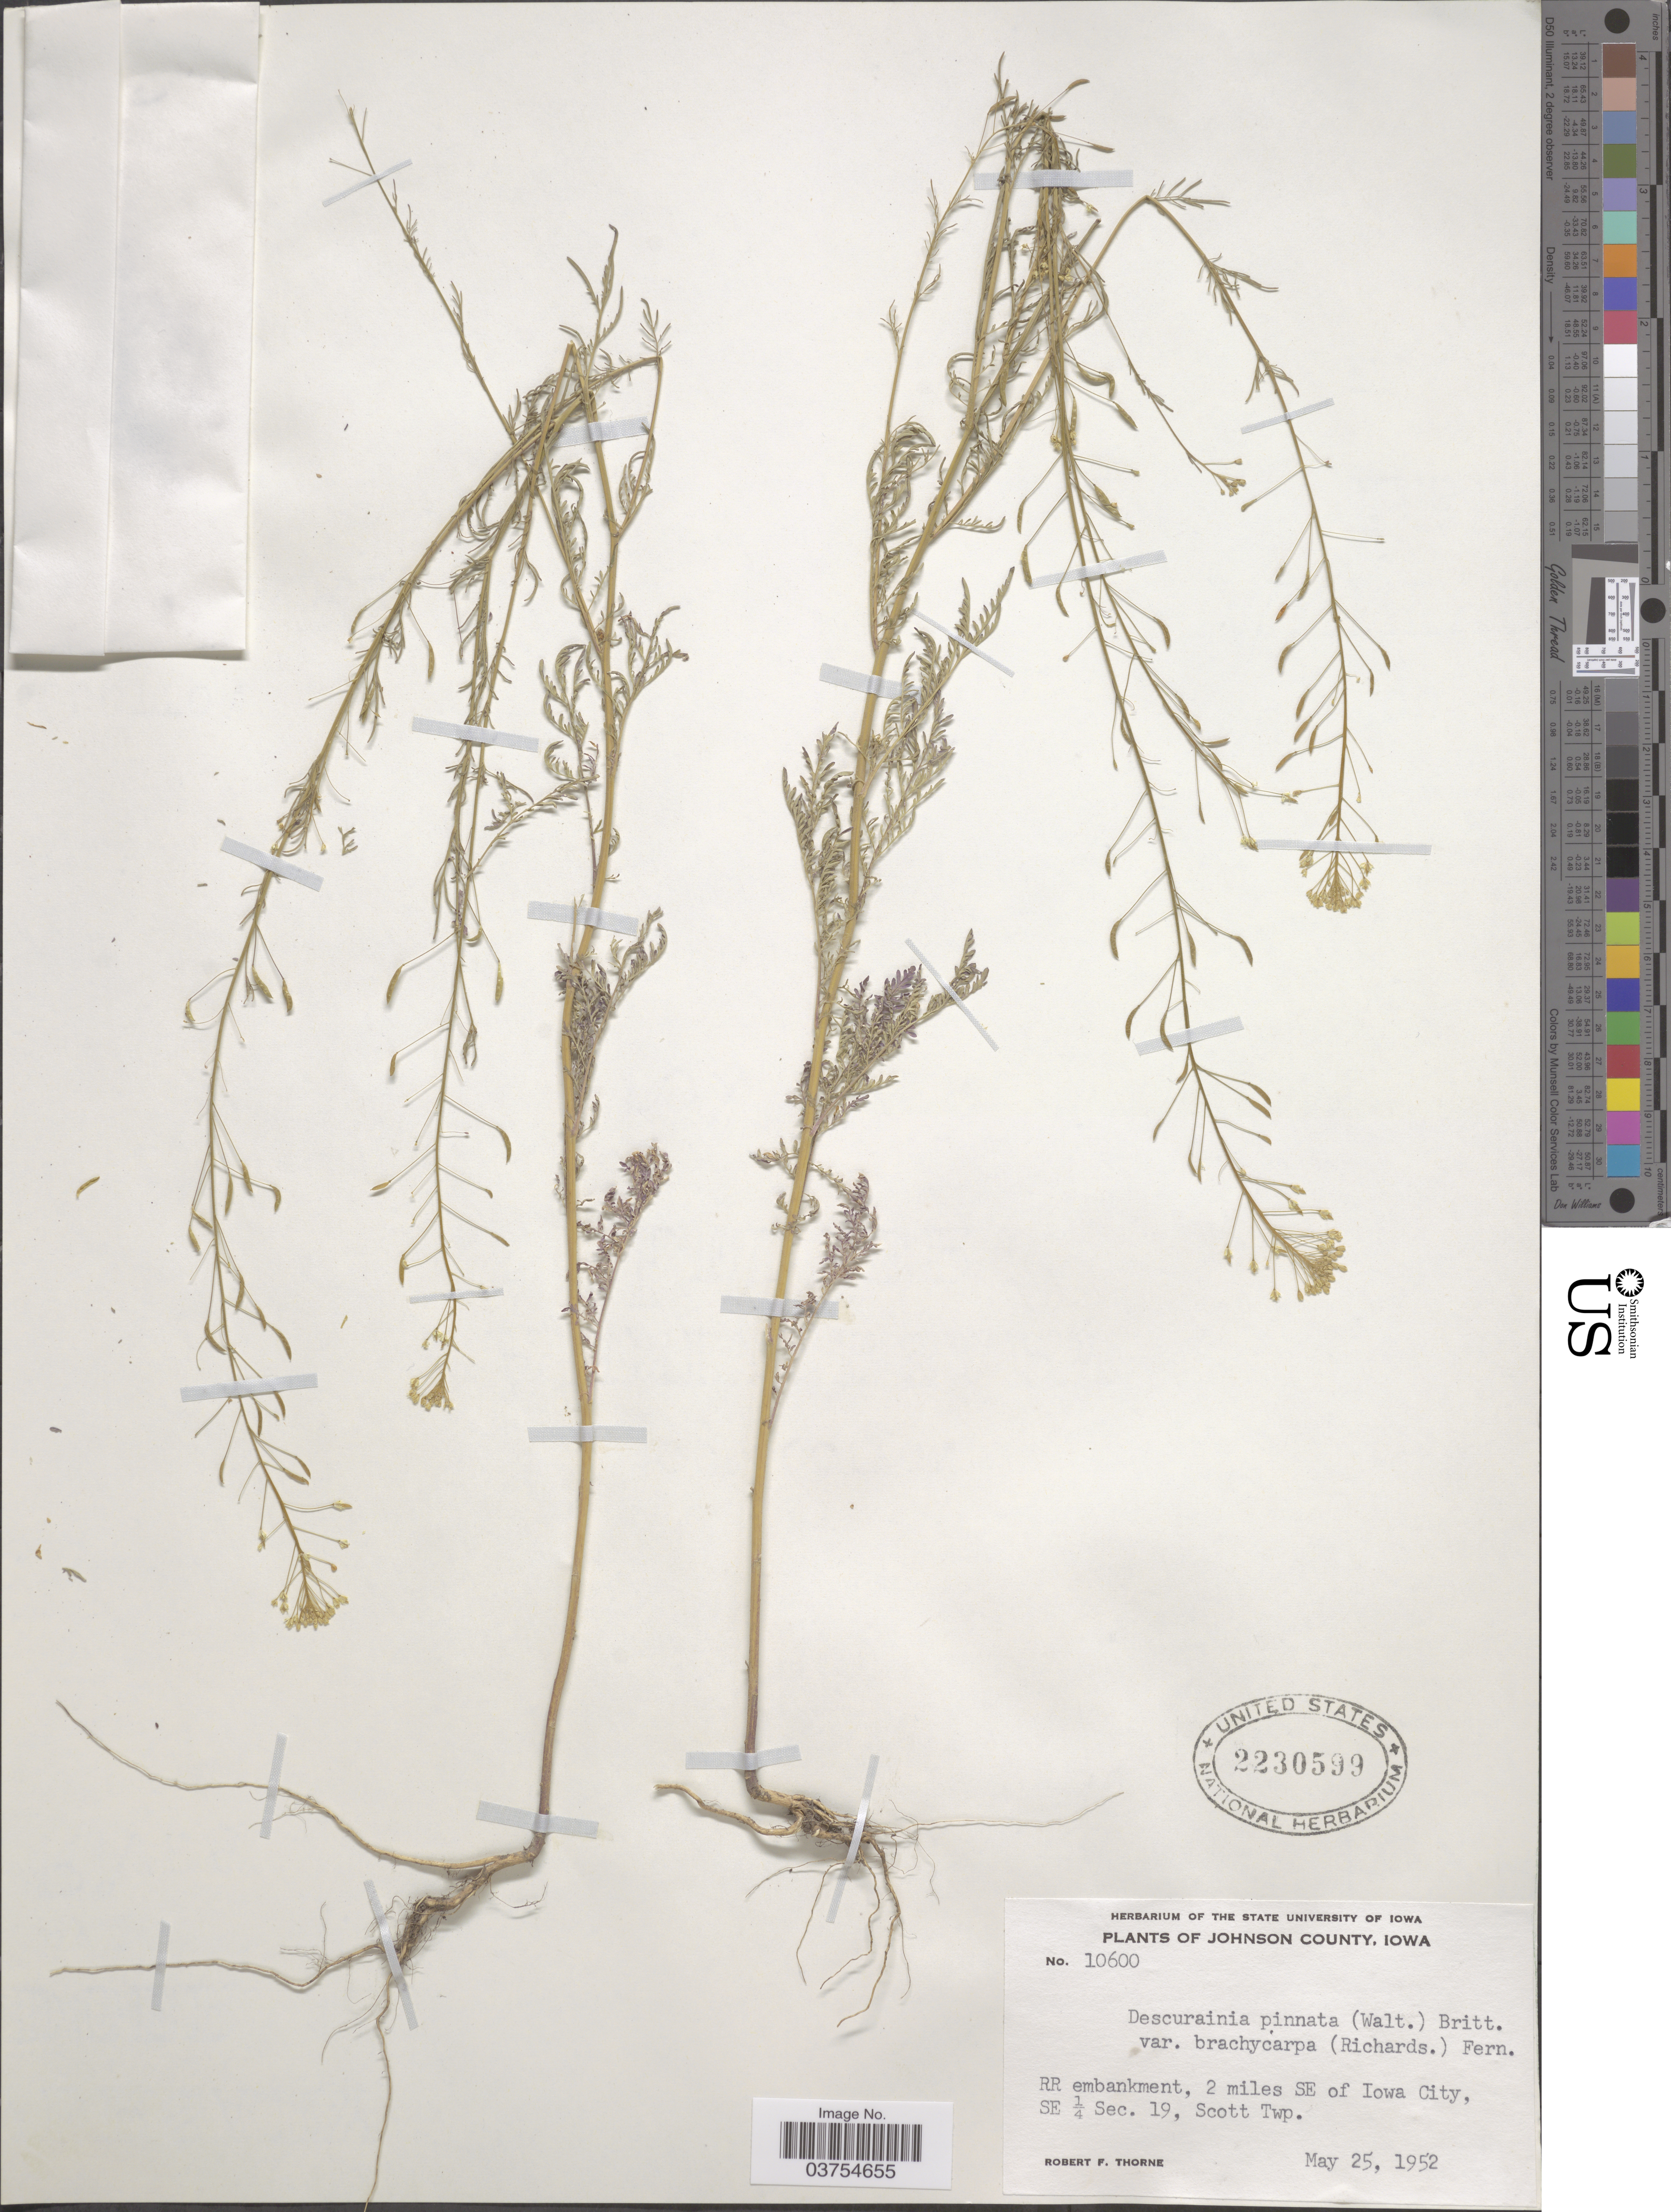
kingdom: Plantae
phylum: Tracheophyta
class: Magnoliopsida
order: Brassicales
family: Brassicaceae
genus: Descurainia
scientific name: Descurainia pinnata var. brachycarpa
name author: (Richardson) Fernald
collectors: R. F. Thorne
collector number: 10600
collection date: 1952-05-25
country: United States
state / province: Iowa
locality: Johnson County. RR embankment, 2 miles SE of Iowa City, Se ¼ Sec. 19, Scott Twp.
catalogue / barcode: US 2230599